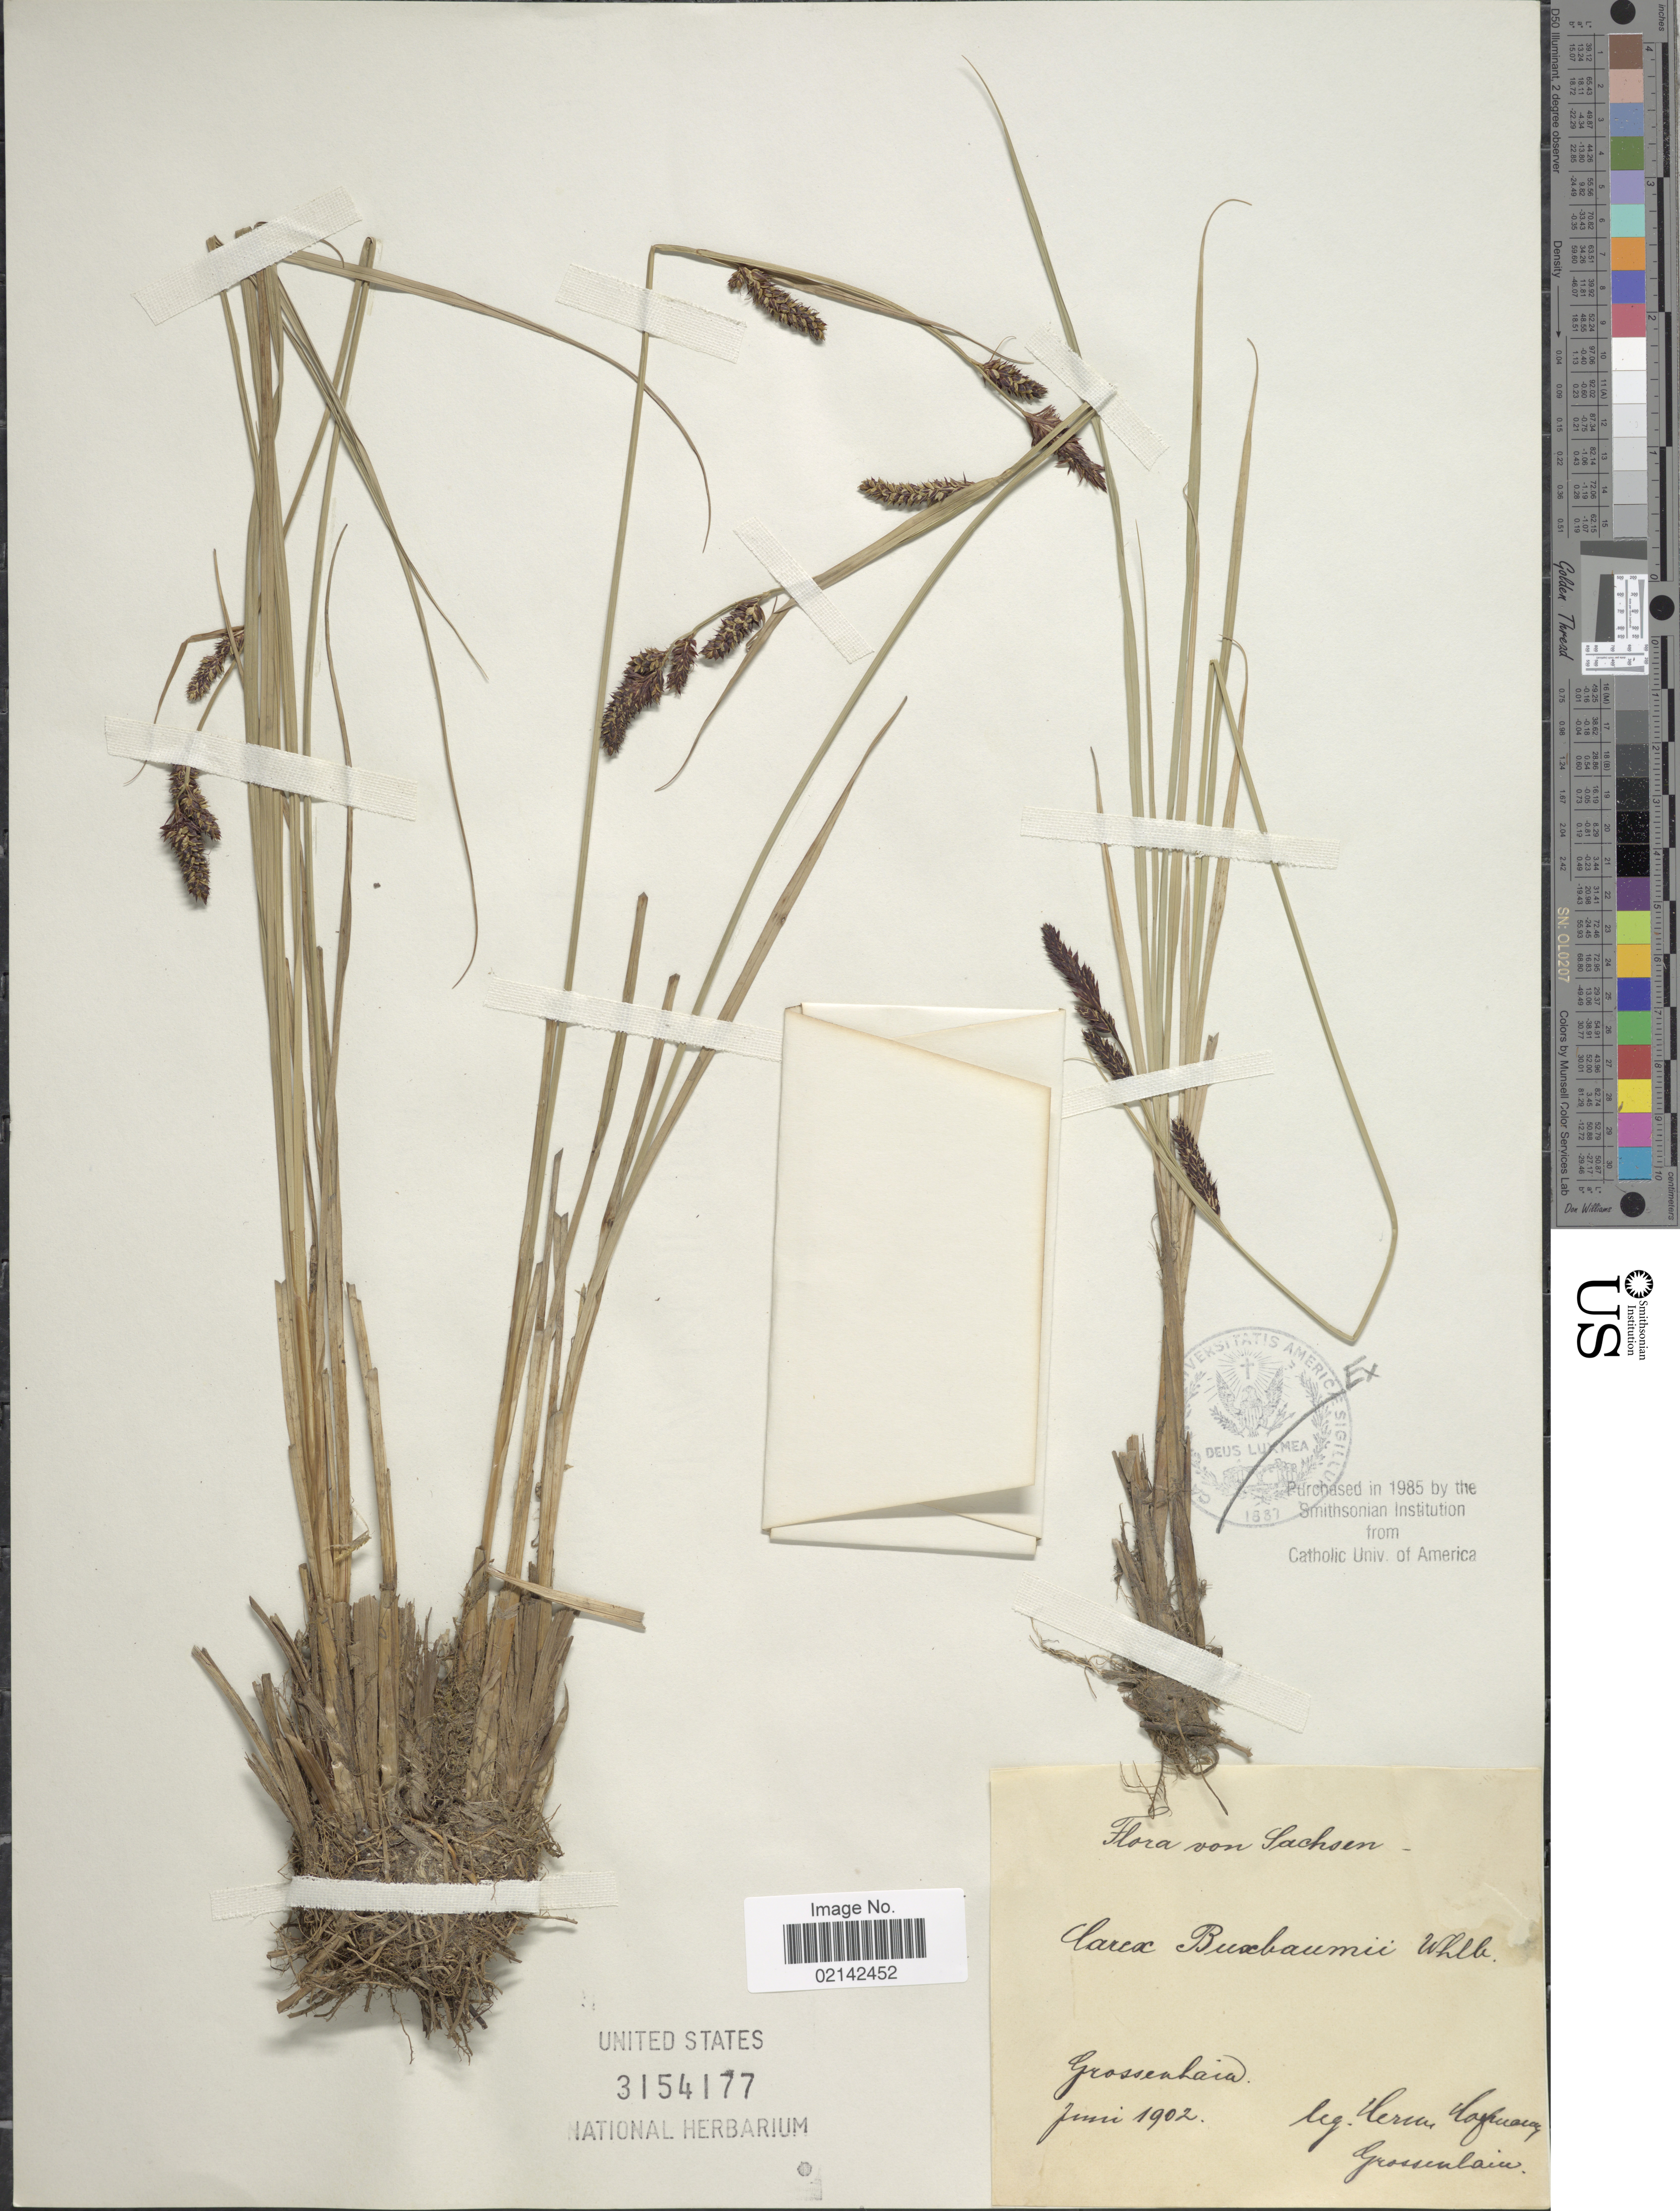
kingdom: Plantae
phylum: Tracheophyta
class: Liliopsida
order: Poales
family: Cyperaceae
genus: Carex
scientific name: Carex buxbaumii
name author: Wahlenb.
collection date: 1902-06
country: Germany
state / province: Sachsen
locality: Sachsen, Grossenhain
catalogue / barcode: US 3154177